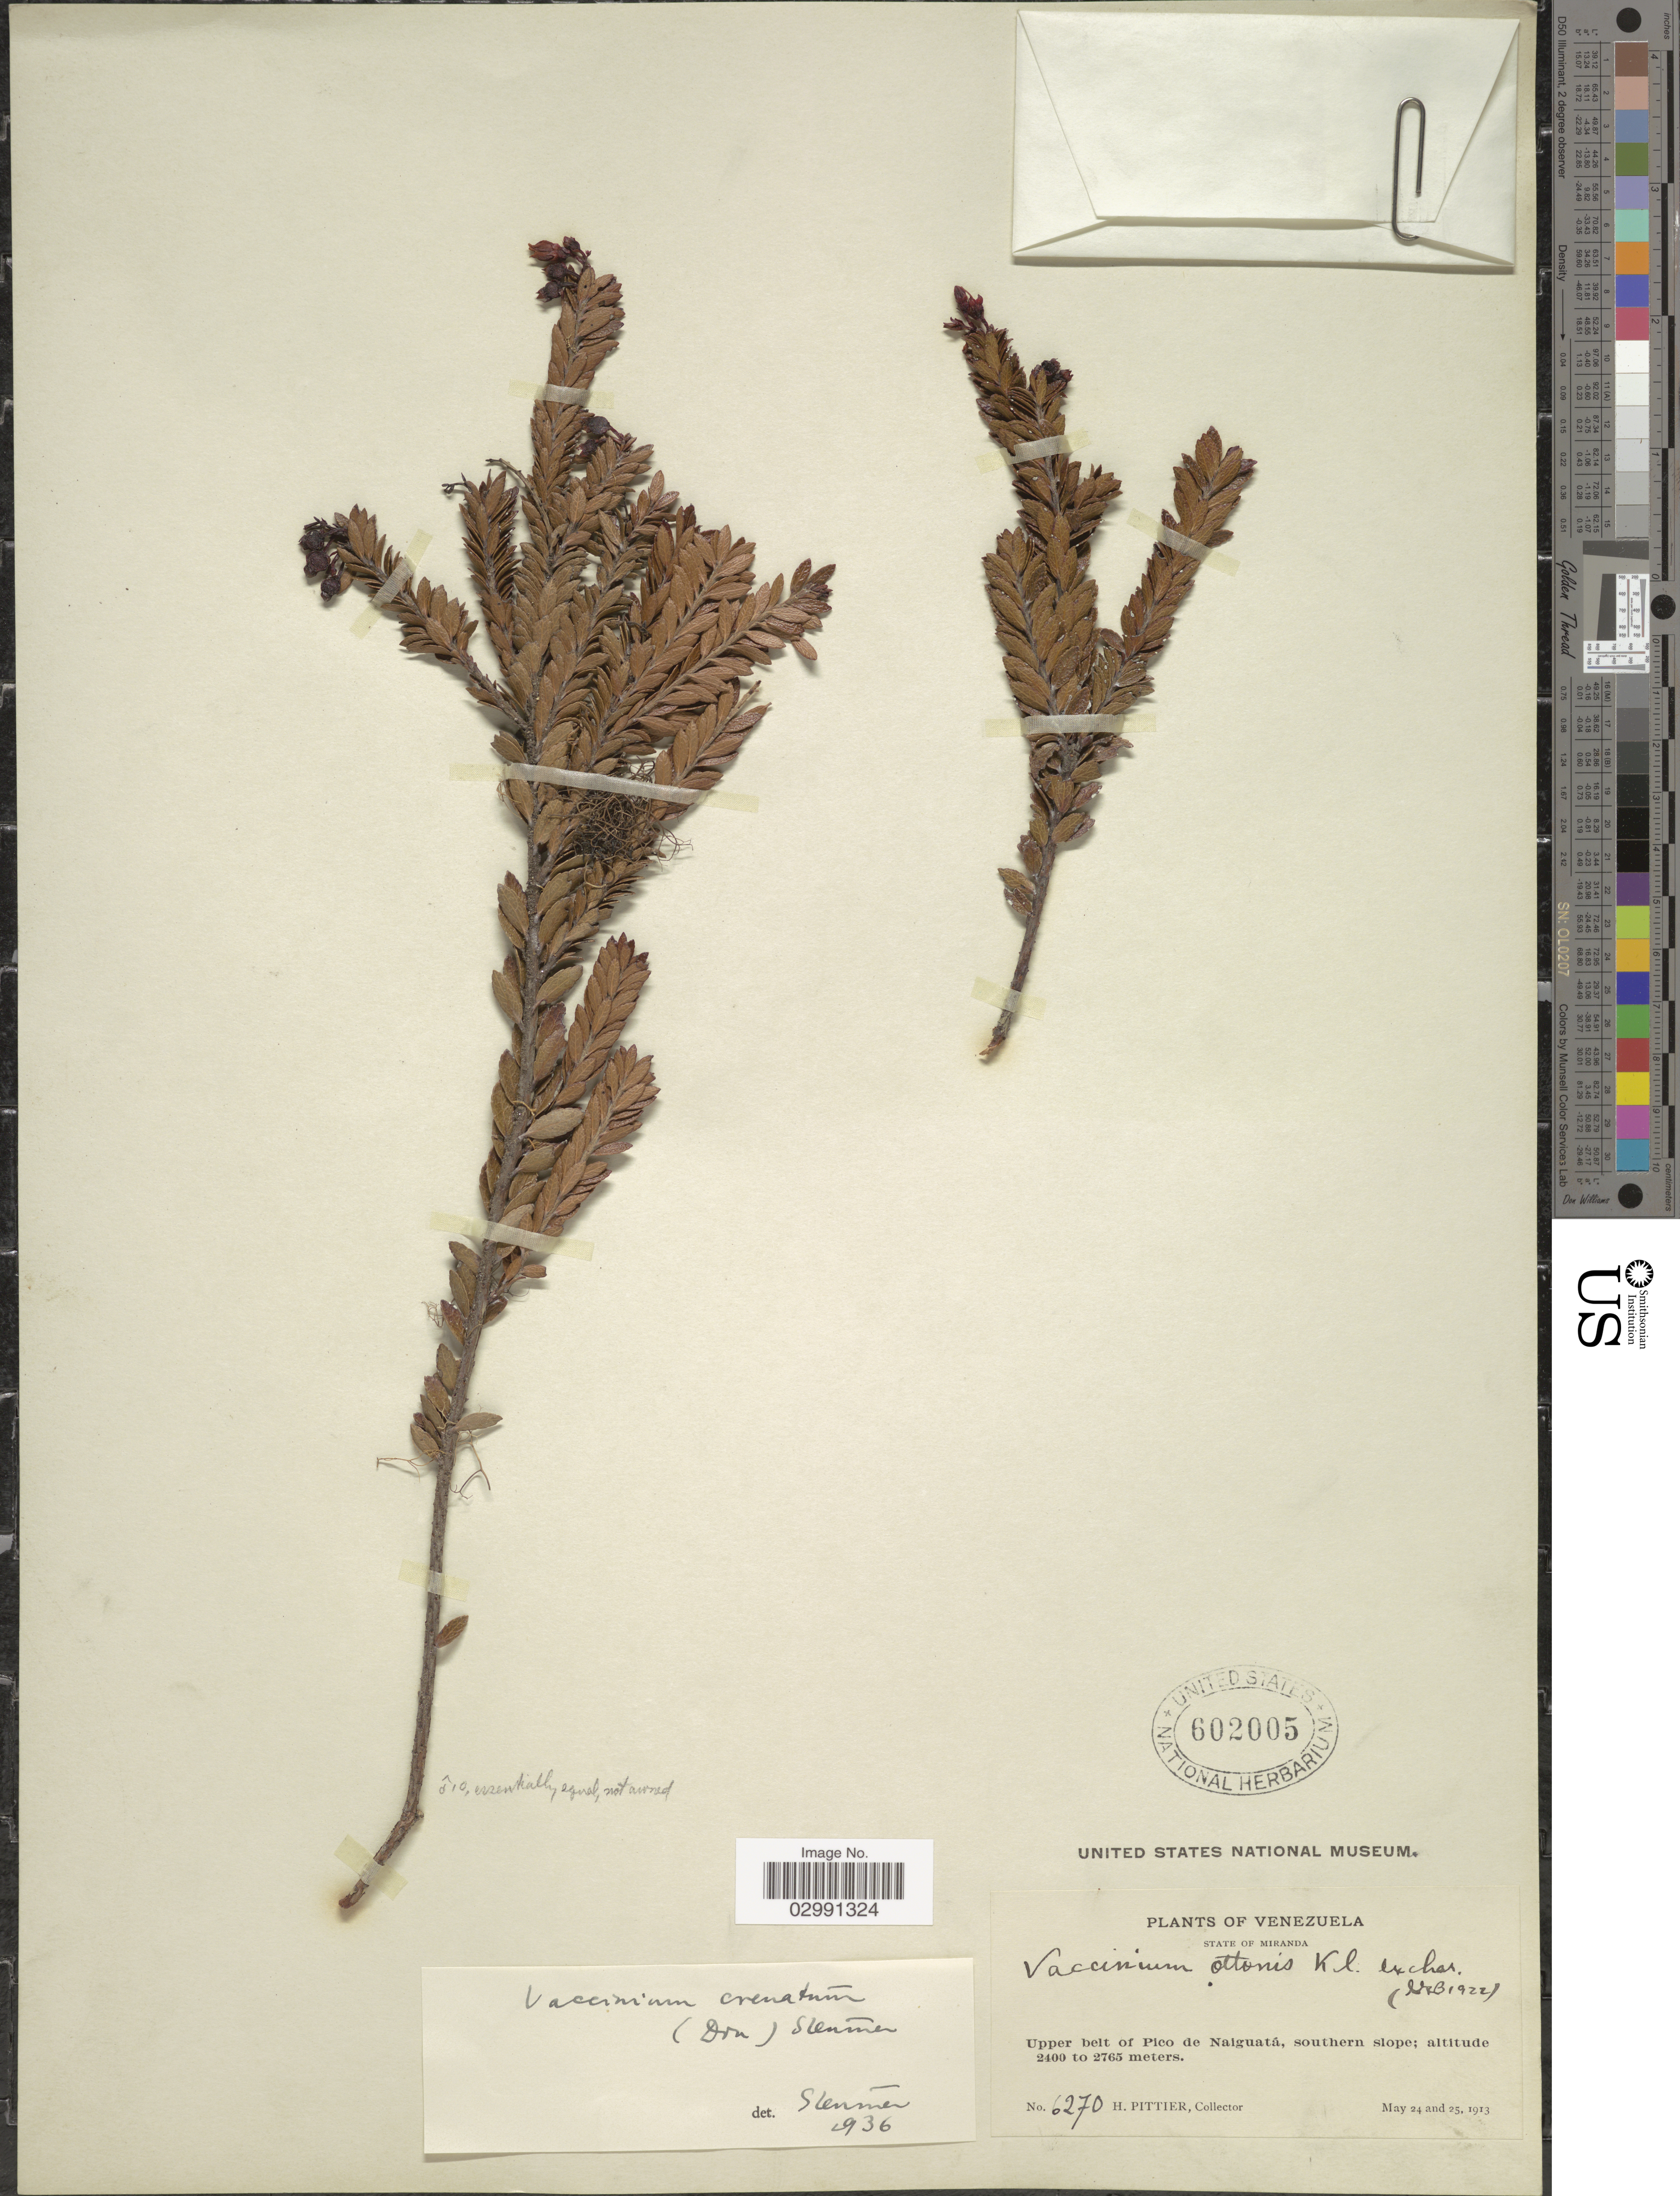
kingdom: Plantae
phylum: Tracheophyta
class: Magnoliopsida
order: Ericales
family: Ericaceae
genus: Vaccinium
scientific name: Vaccinium crenatum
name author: (G. Don) Sleumer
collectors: H. F. Pittier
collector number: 6270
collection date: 1913-05-24/1913-05-25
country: Venezuela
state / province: Miranda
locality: State of Miranda. Upper belt of Pico de Naiguatá, southern slope.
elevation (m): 2400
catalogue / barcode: US 602005